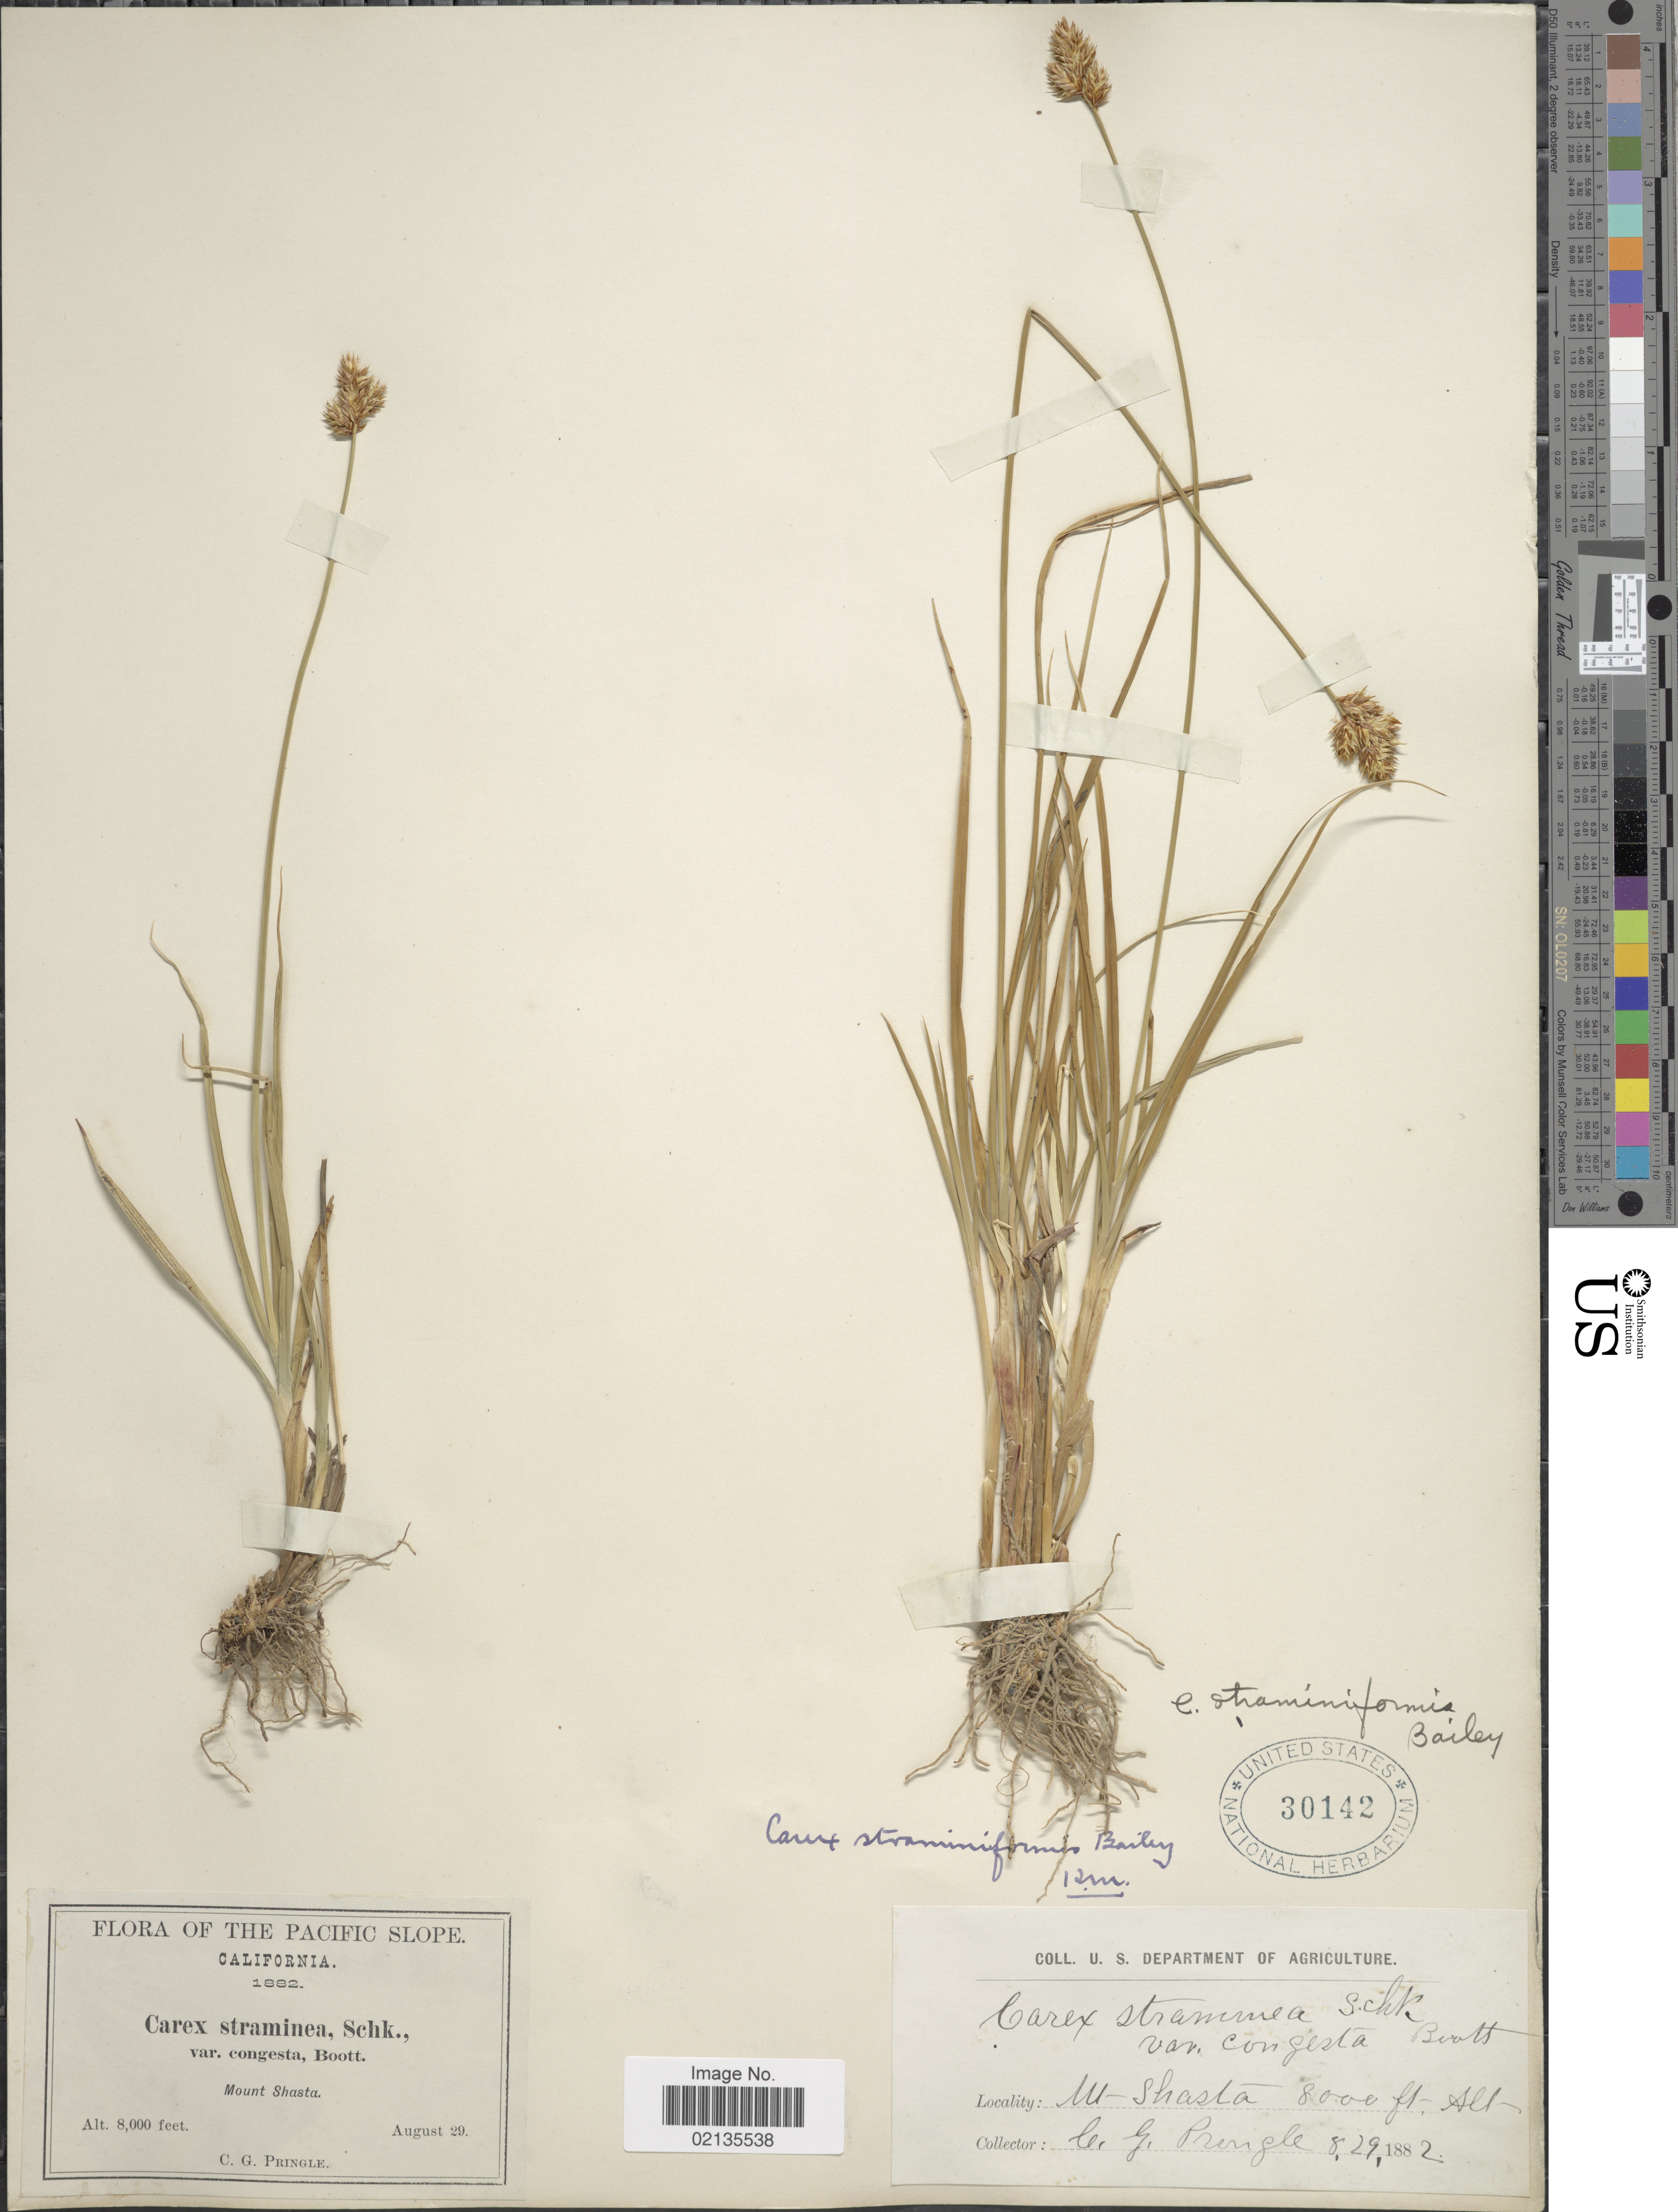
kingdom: Plantae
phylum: Tracheophyta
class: Liliopsida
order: Poales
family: Cyperaceae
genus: Carex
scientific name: Carex straminiformis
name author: L.H. Bailey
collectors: C. G. Pringle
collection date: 1882-08-29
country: United States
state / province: California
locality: Pacific Slope, Mount Shasta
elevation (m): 2438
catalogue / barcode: US 30142